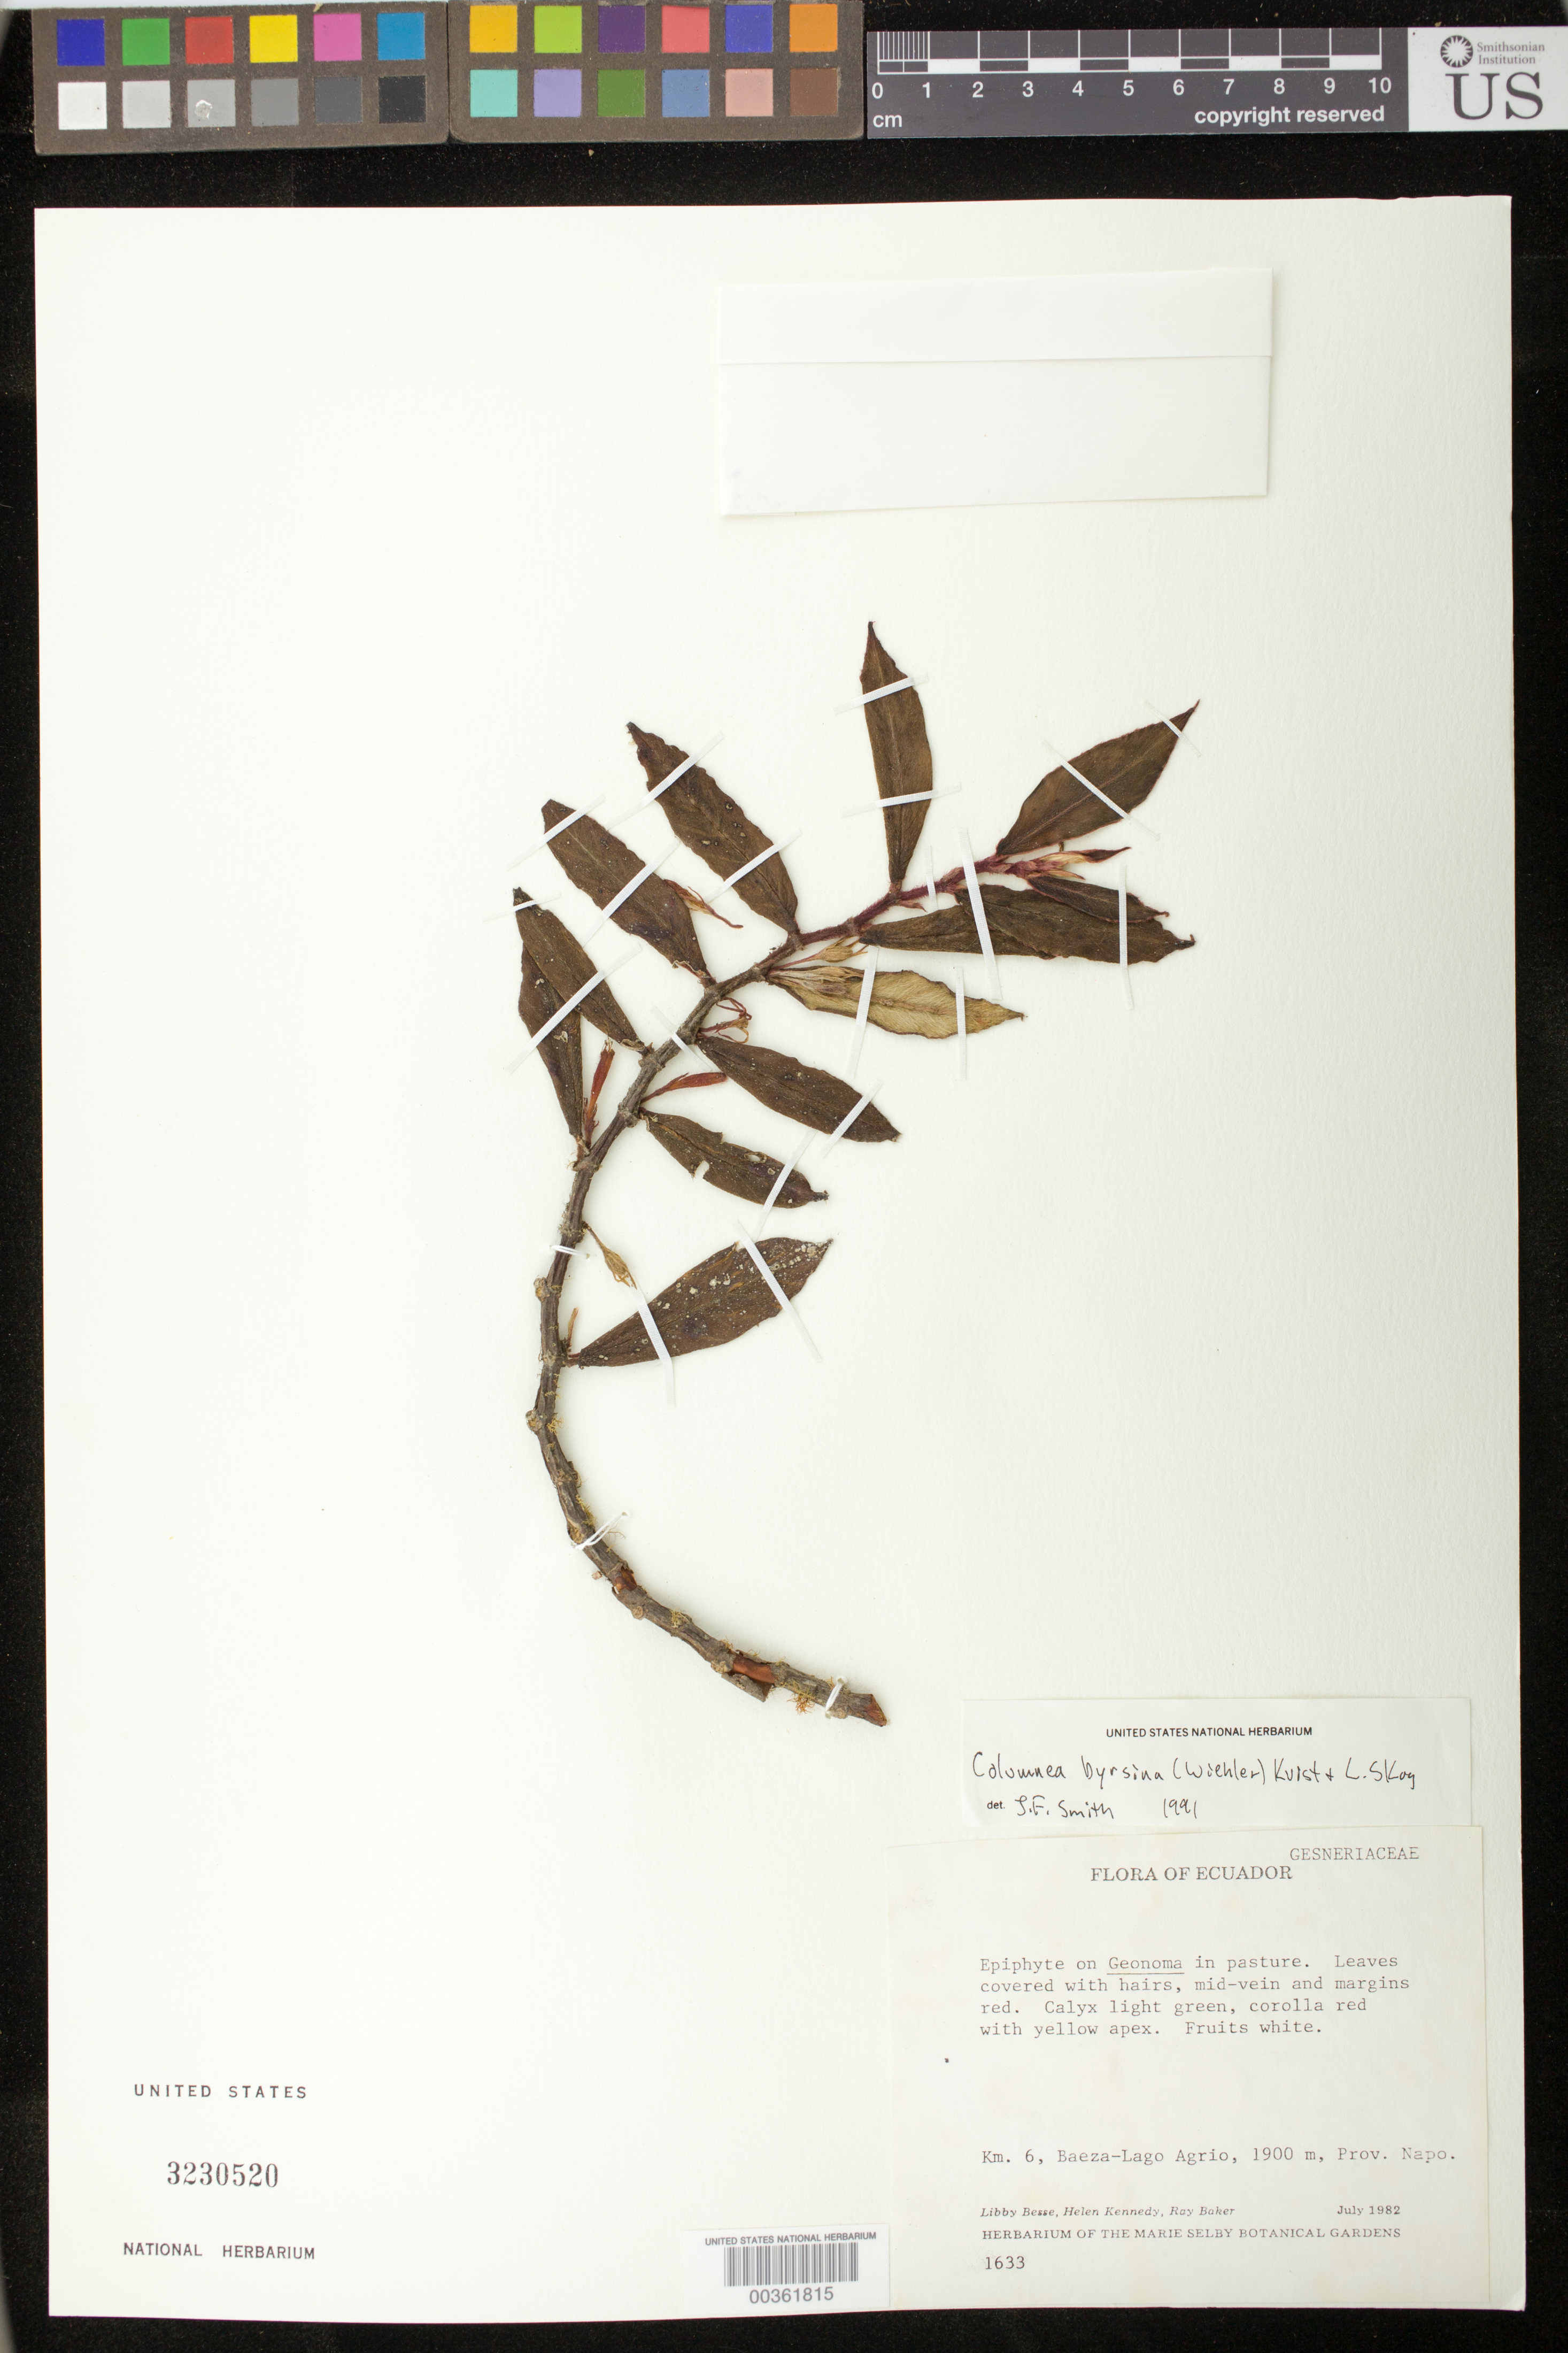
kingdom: Plantae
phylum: Tracheophyta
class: Magnoliopsida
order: Lamiales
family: Gesneriaceae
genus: Columnea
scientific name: Columnea byrsina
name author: (Wiehler) L.P. Kvist & L.E. Skog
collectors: L. Besse, H. Kennedy & R. Baker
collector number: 1633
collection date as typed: Jul 1982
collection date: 1982-07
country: Ecuador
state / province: Napo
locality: Km. 6, Baeza-Lago Agrio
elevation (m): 1900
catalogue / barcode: US 3230520